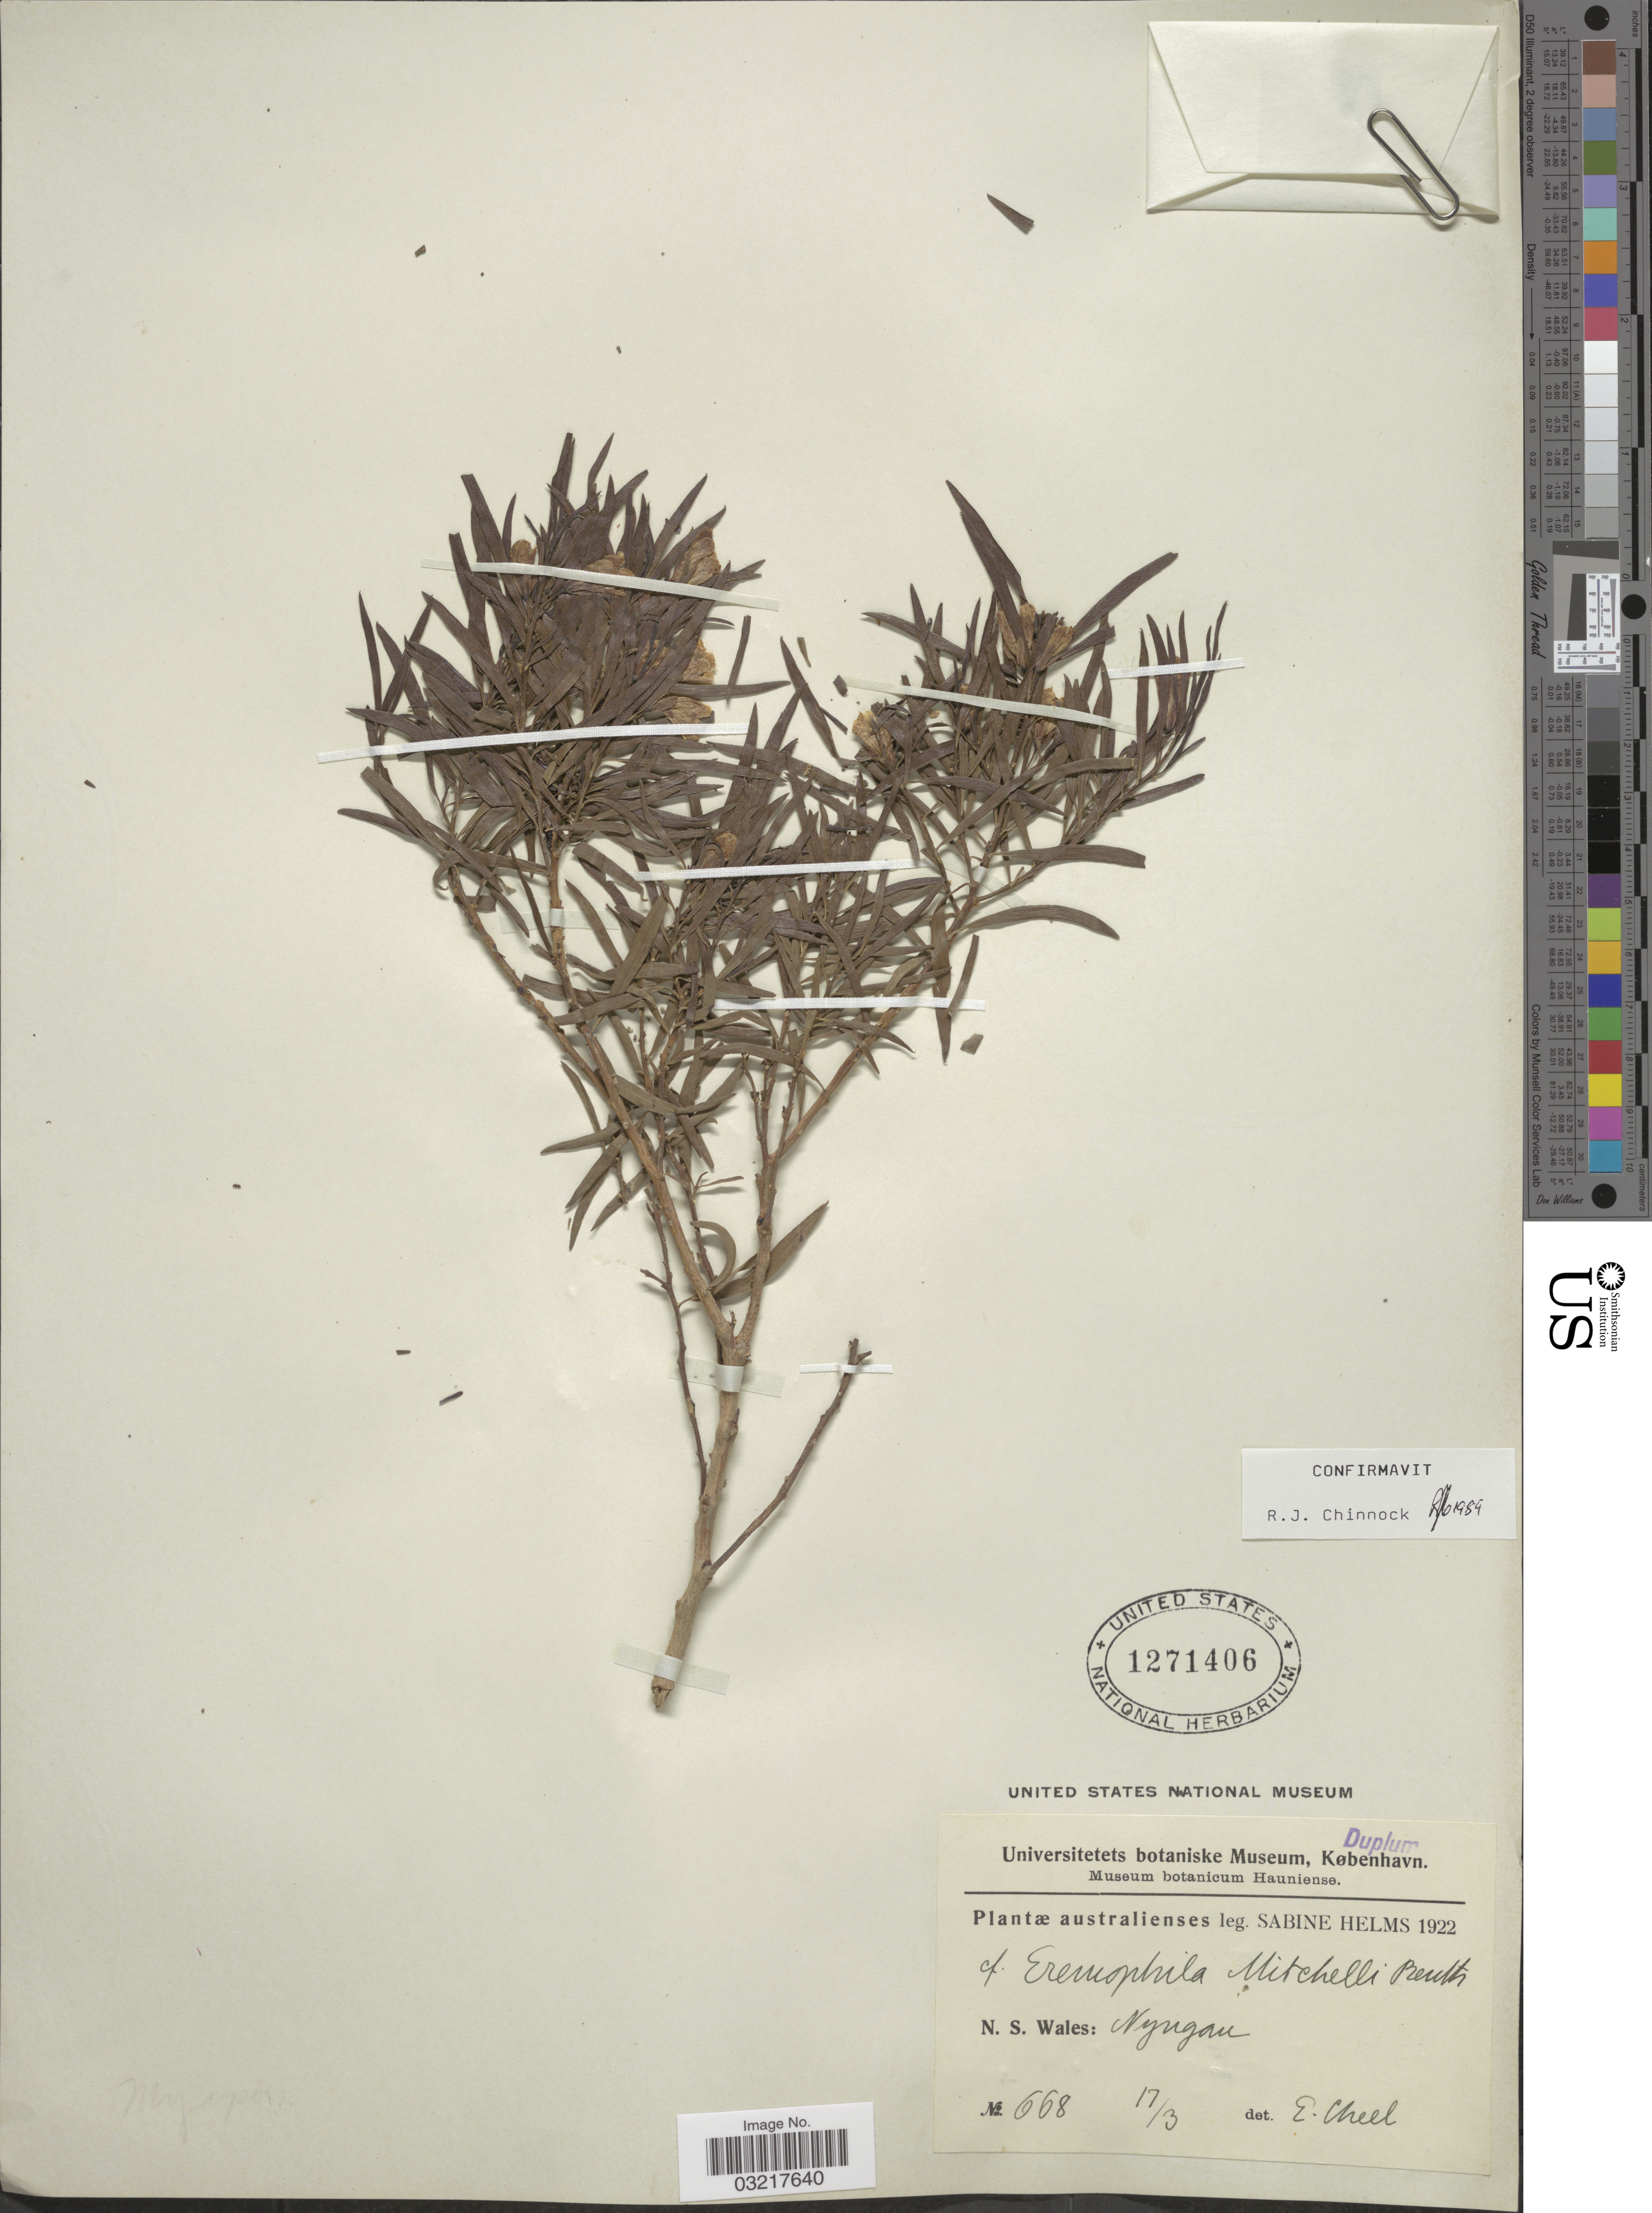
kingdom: Plantae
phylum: Tracheophyta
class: Magnoliopsida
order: Lamiales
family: Scrophulariaceae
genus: Eremophila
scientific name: Eremophila mitchellii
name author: Benth.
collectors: S. Helms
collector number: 668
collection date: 1922-03-17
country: Australia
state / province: New South Wales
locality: Nyngan.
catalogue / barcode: US 1271406